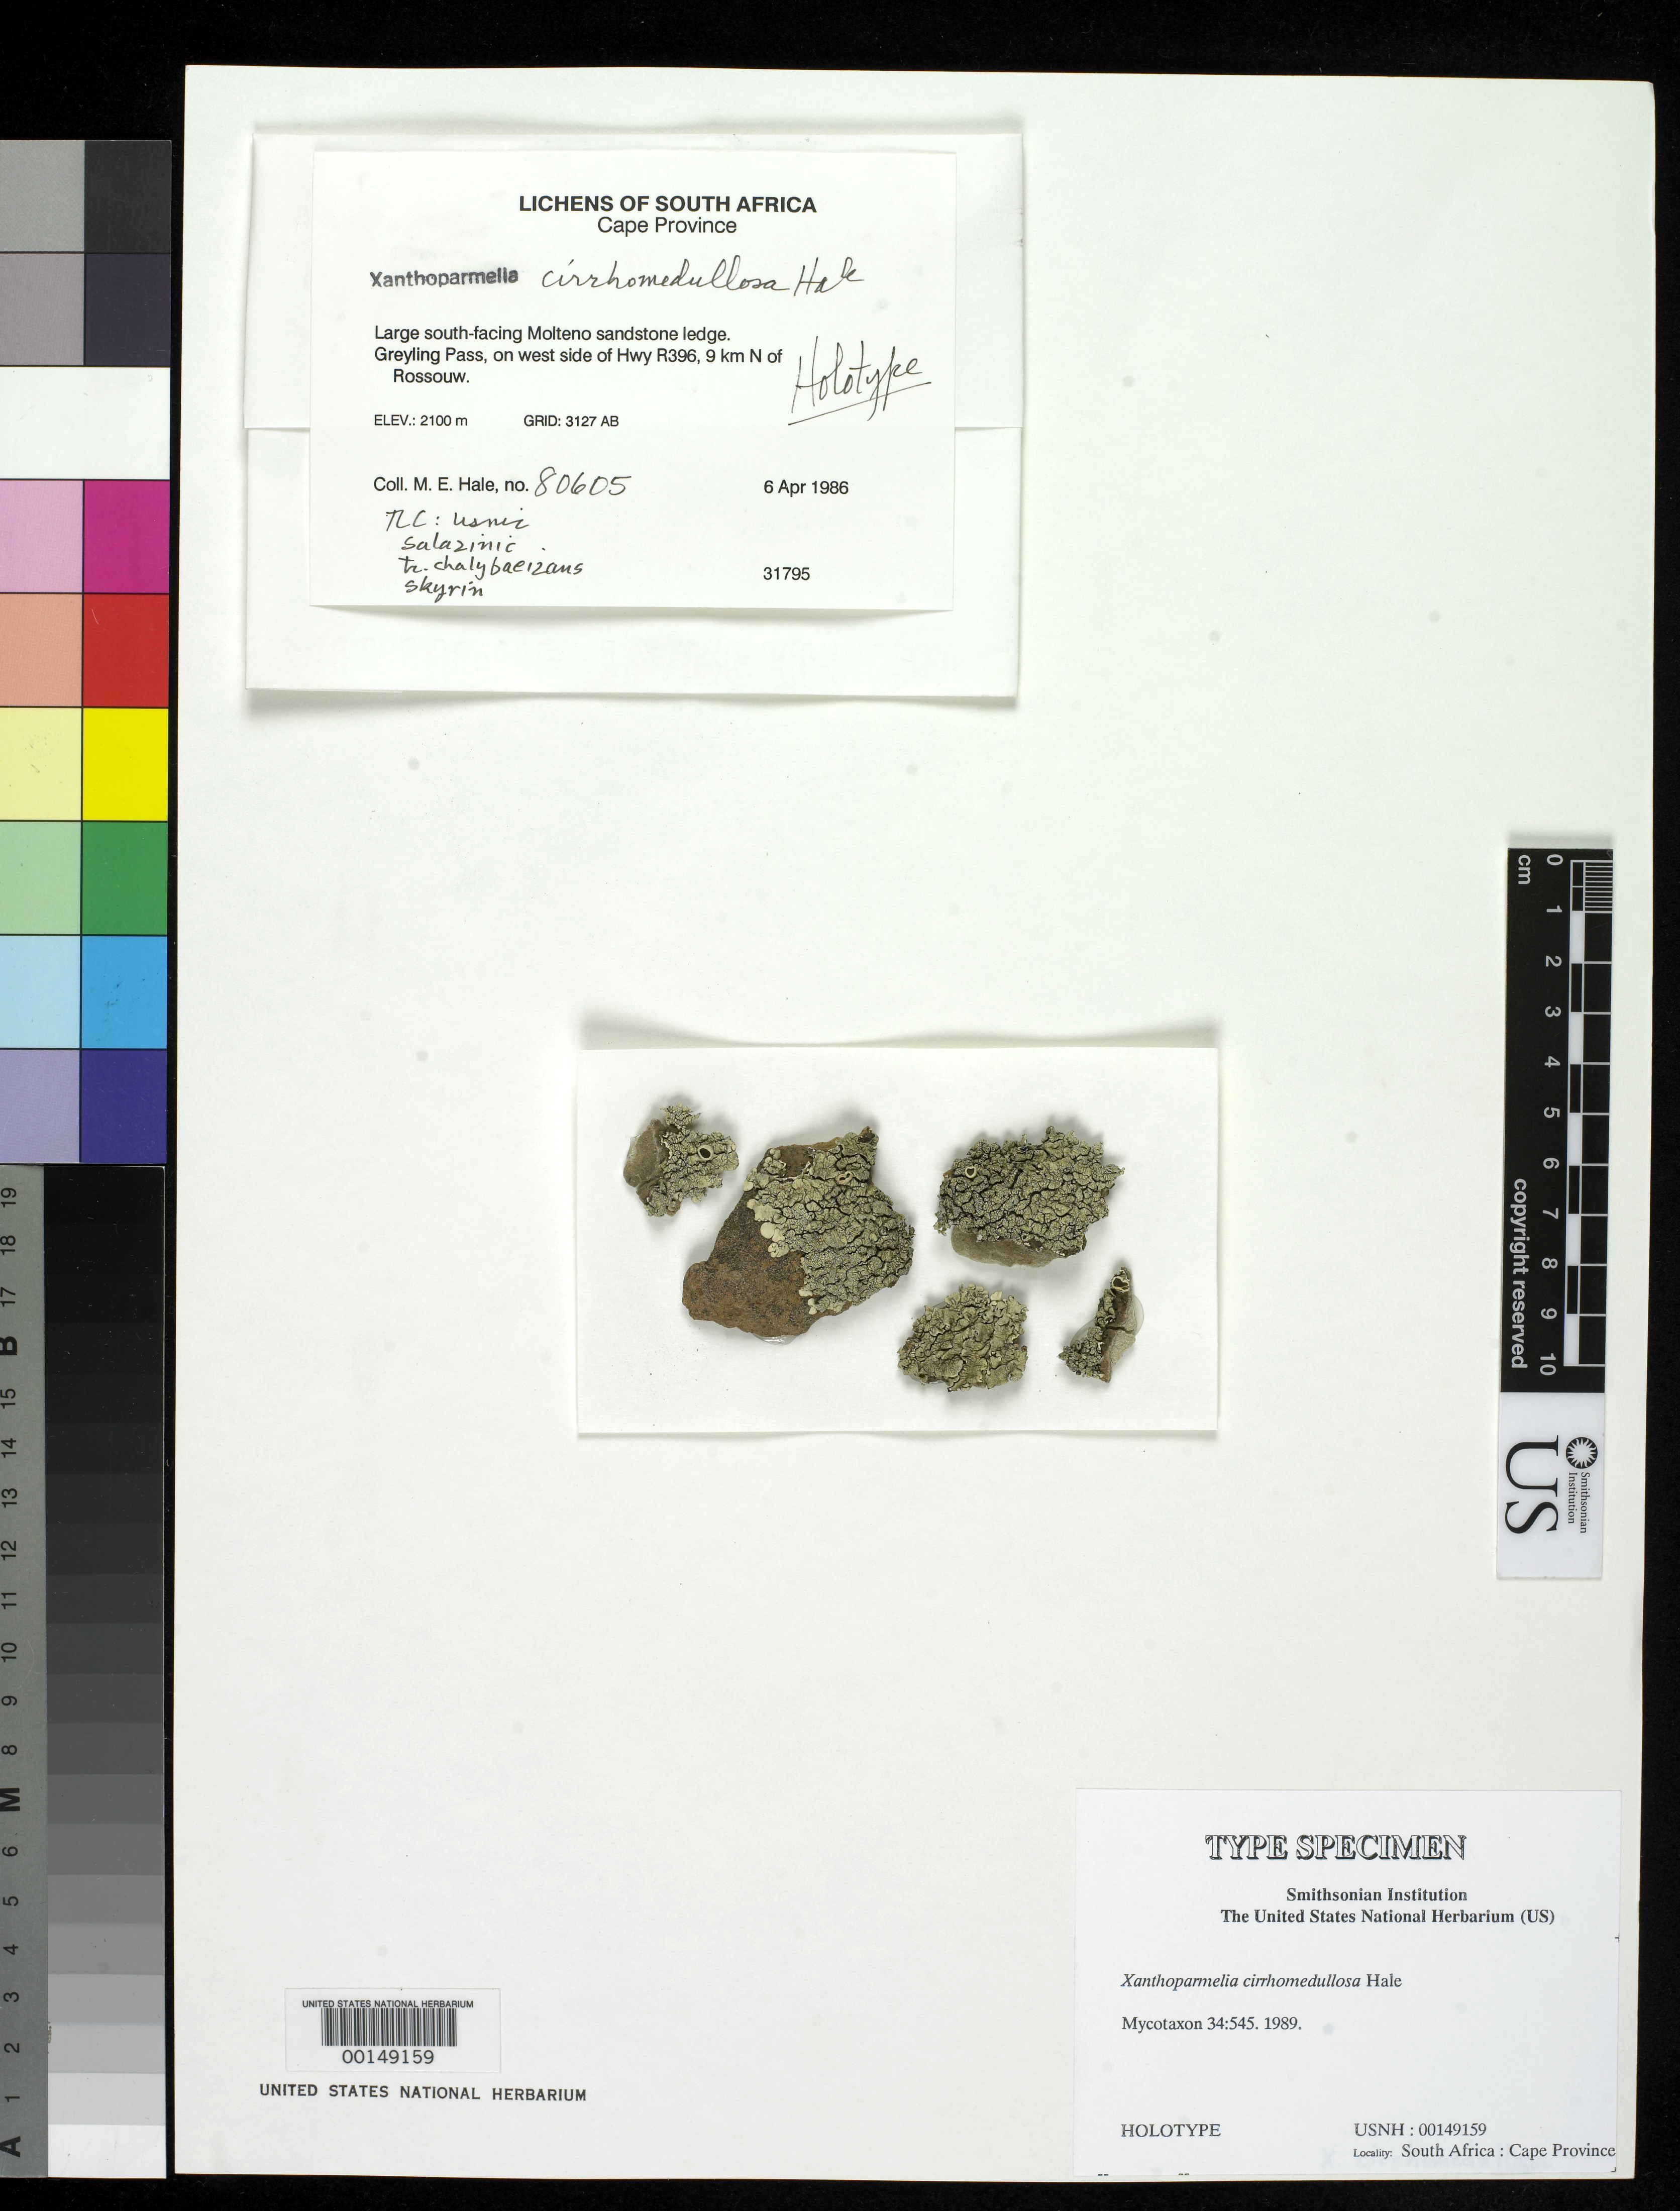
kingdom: Fungi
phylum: Ascomycota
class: Lecanoromycetes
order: Lecanorales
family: Parmeliaceae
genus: Xanthoparmelia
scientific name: Xanthoparmelia cirrhomedullosa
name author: Hale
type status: Holotype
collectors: M. Hale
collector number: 80605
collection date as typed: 06 Apr 1986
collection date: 1988-04-06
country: South Africa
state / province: Eastern Cape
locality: Greyling Pass, on W side of Hwy R396, 9 km N of Rossouw, Grid 3127 AB, S-facing Molteno sandstone ledge.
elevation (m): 2100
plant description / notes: Year printed on packet is incorrect. Hale field notebooks (SIA Acc. 12-427) reviewed by Ian Medeiros; this collection number and locality correspond to the same date in 1988.